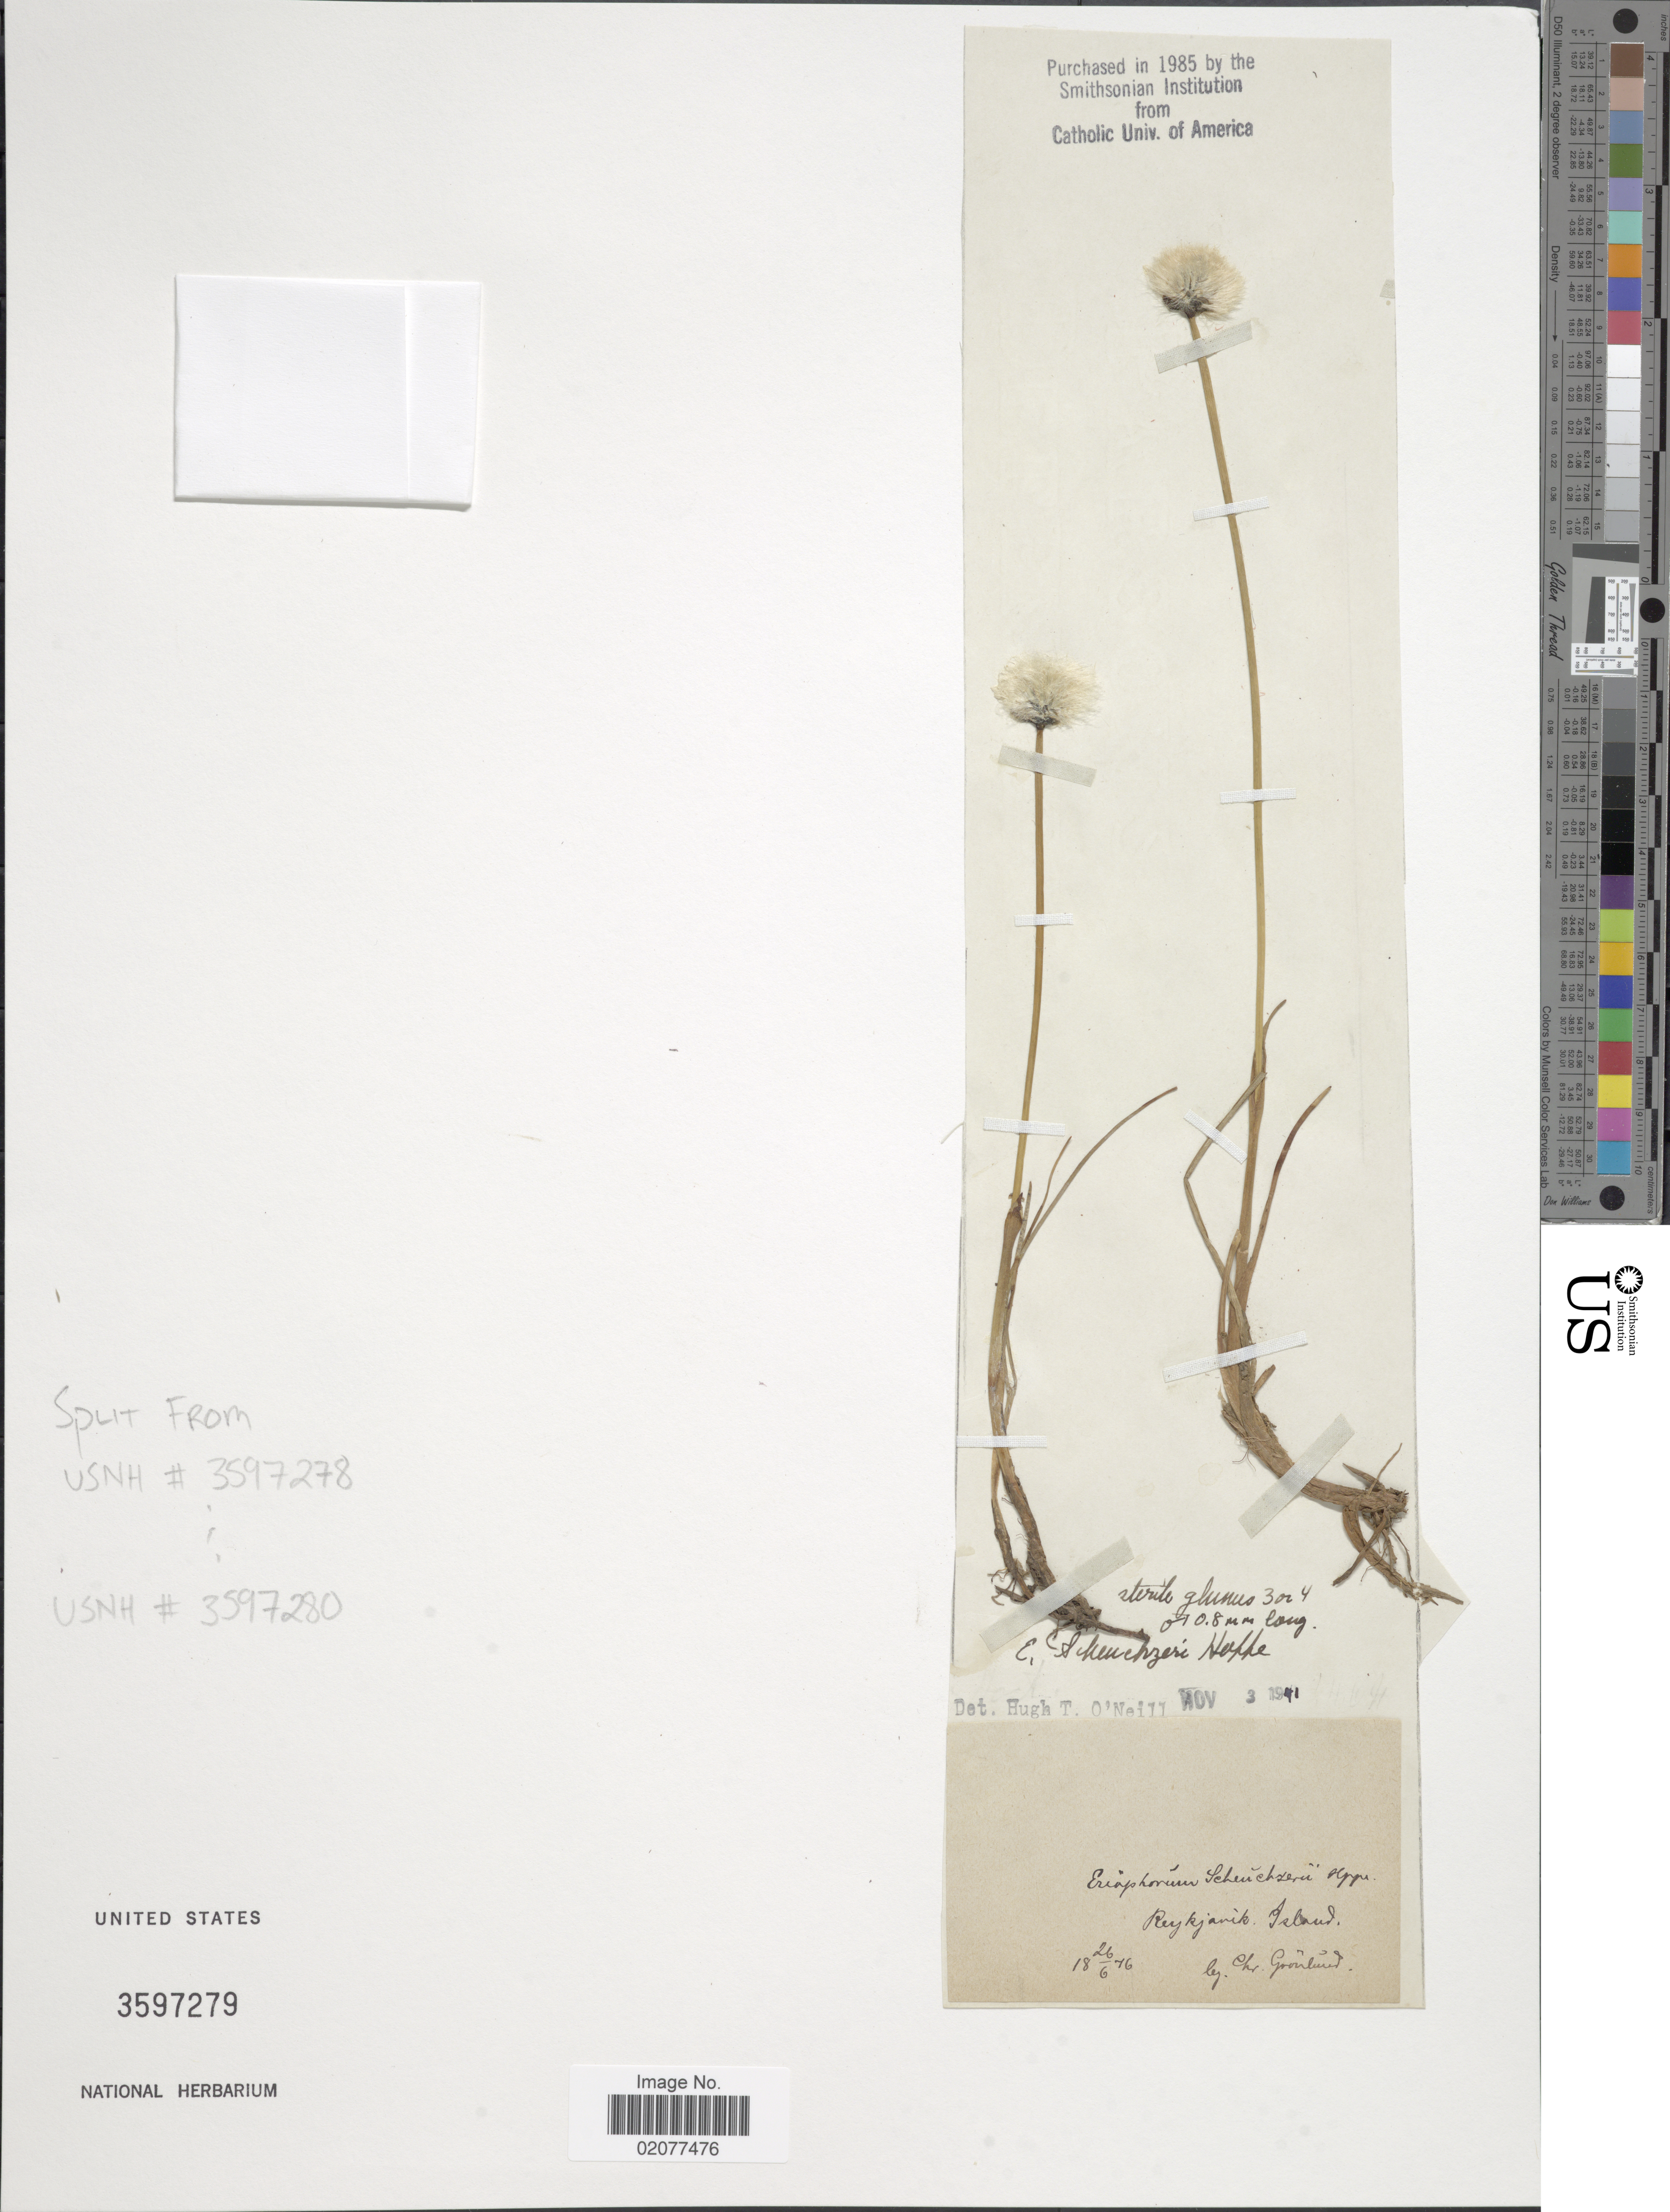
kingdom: Plantae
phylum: Tracheophyta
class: Liliopsida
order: Poales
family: Cyperaceae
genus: Eriophorum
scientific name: Eriophorum scheuchzeri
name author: Hoppe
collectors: C. Gronlund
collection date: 1876-06-26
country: Iceland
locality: Reykjavik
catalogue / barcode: US 3597279